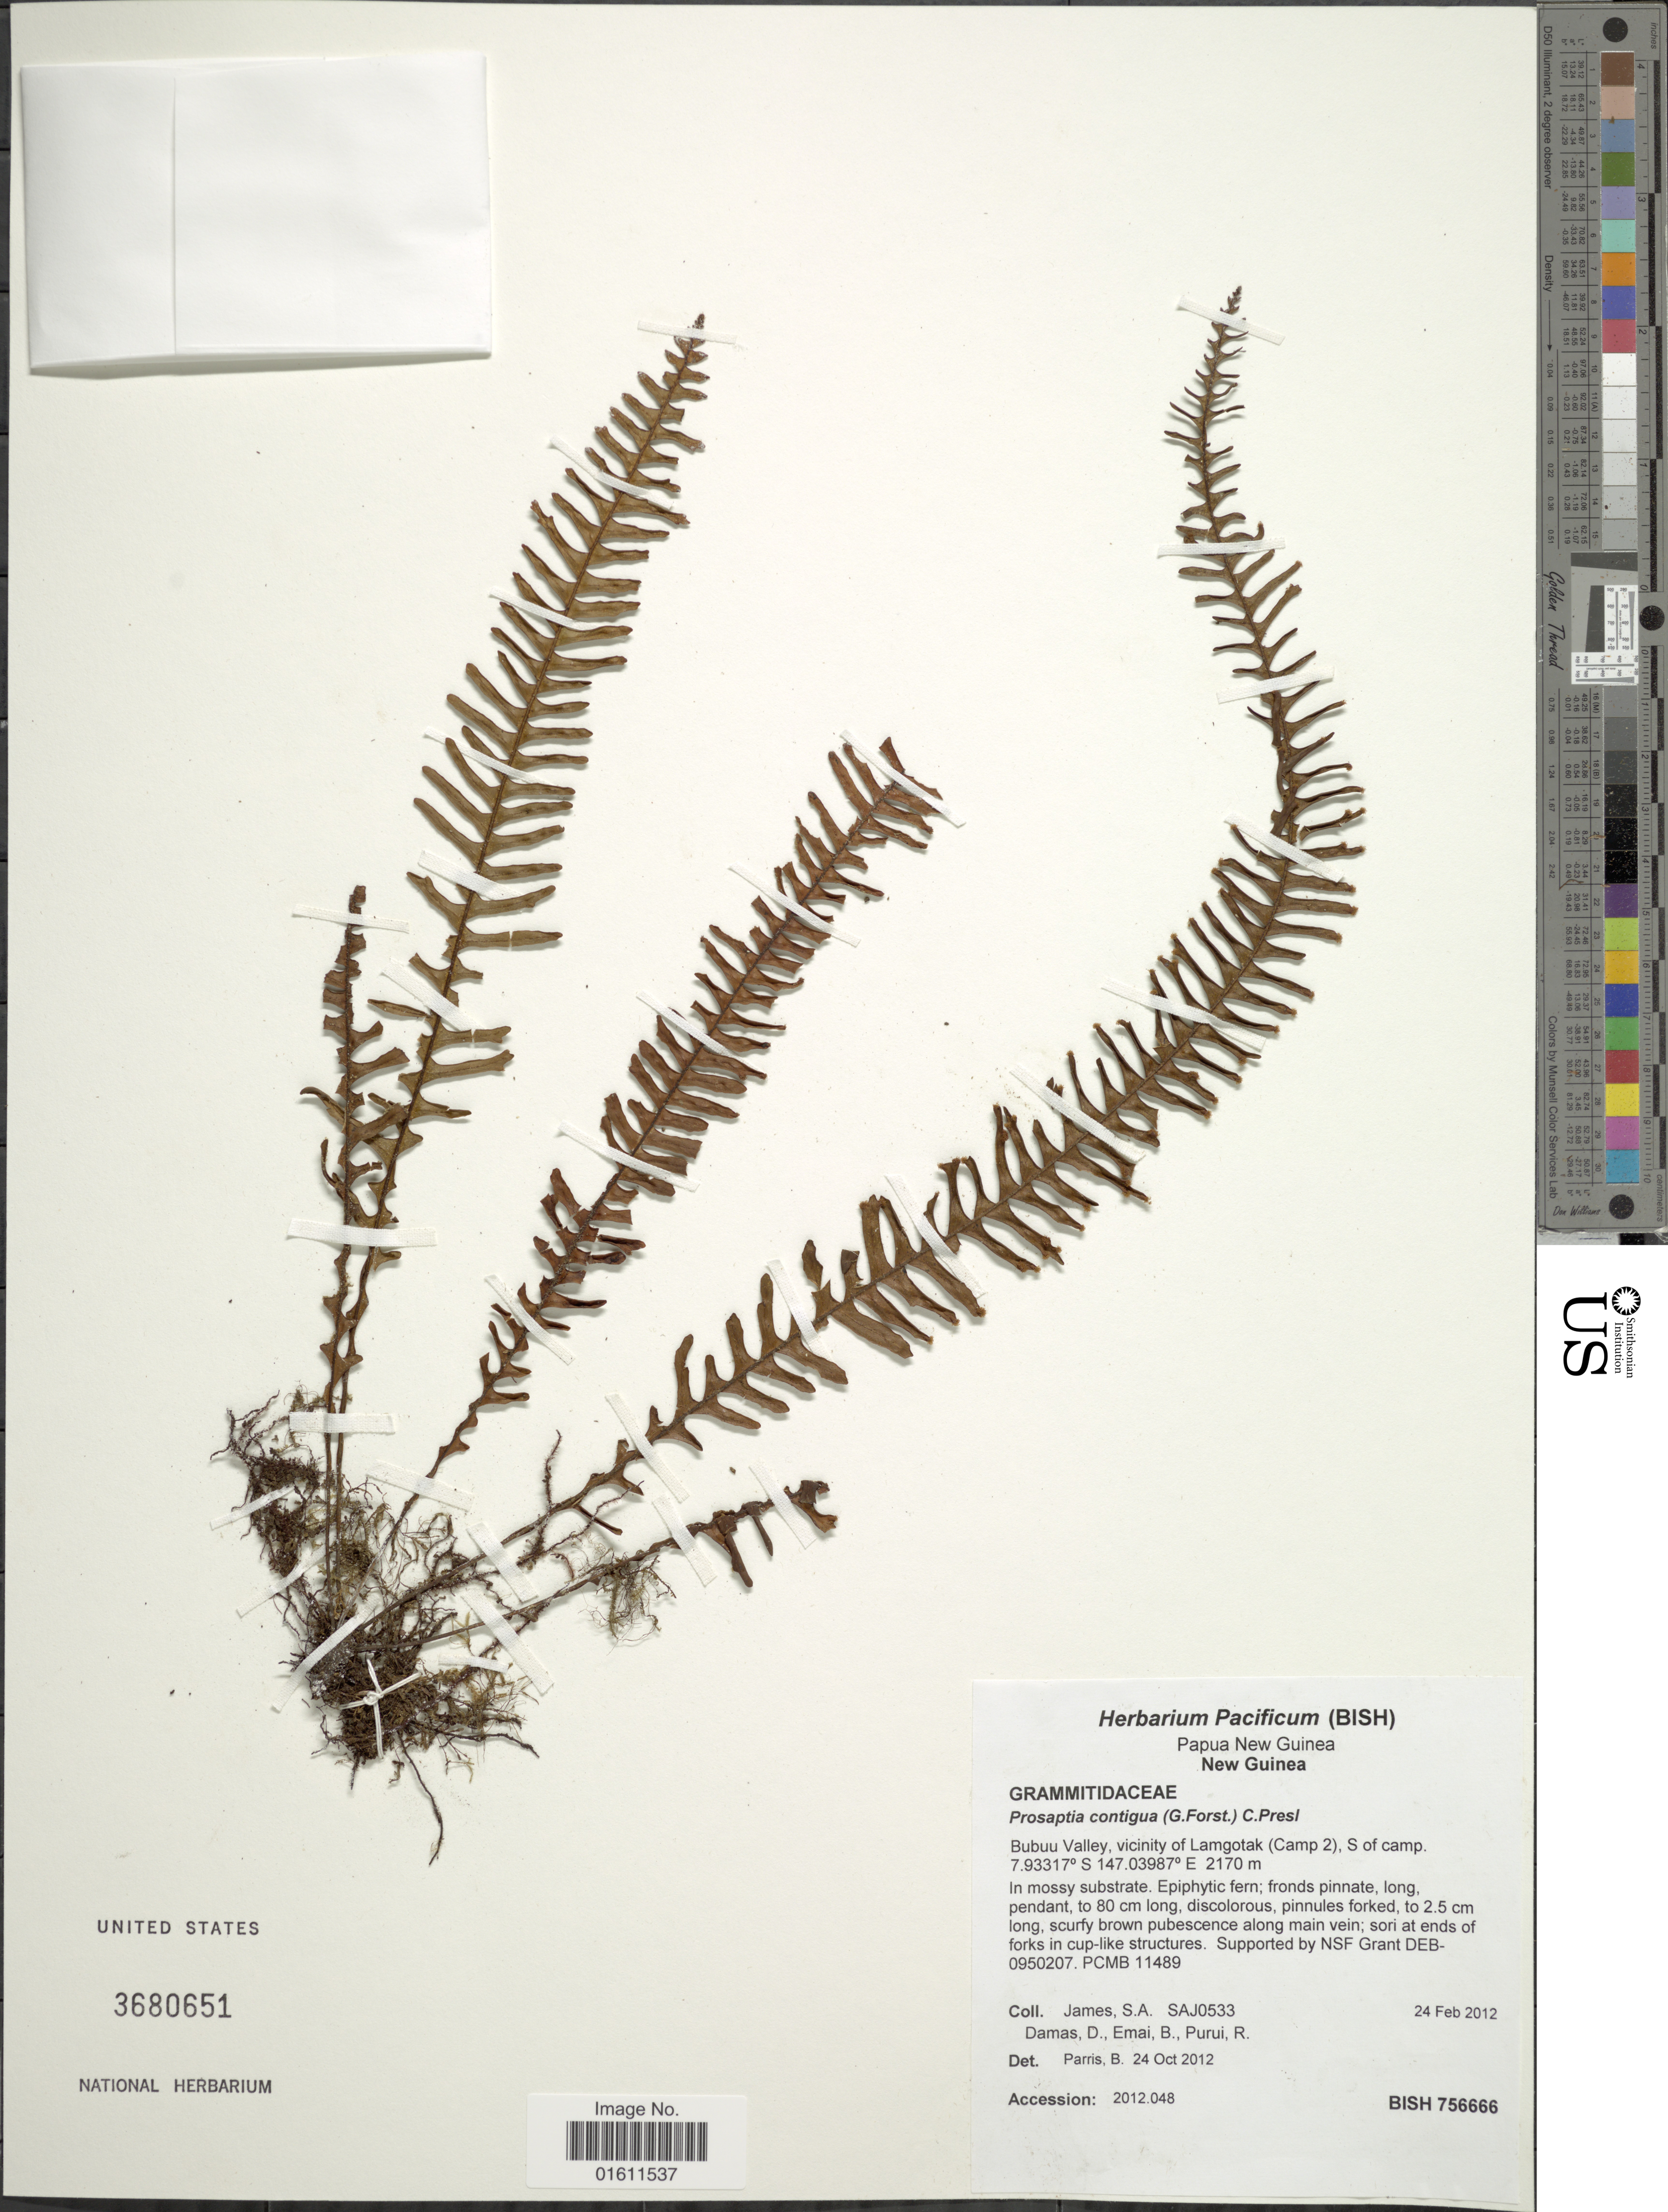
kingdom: Plantae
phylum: Tracheophyta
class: Polypodiopsida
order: Polypodiales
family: Polypodiaceae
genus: Prosaptia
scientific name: Prosaptia contigua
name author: (G. Forst.) Presl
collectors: S. James, D. Damas, B. Emai & R. Purui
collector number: SAJ0533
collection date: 2012-02-24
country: Papua New Guinea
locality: Bubuu Valley, vicinity of Lamgotak (Camp 2), S of camp.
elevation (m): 2170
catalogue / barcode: US 3680651